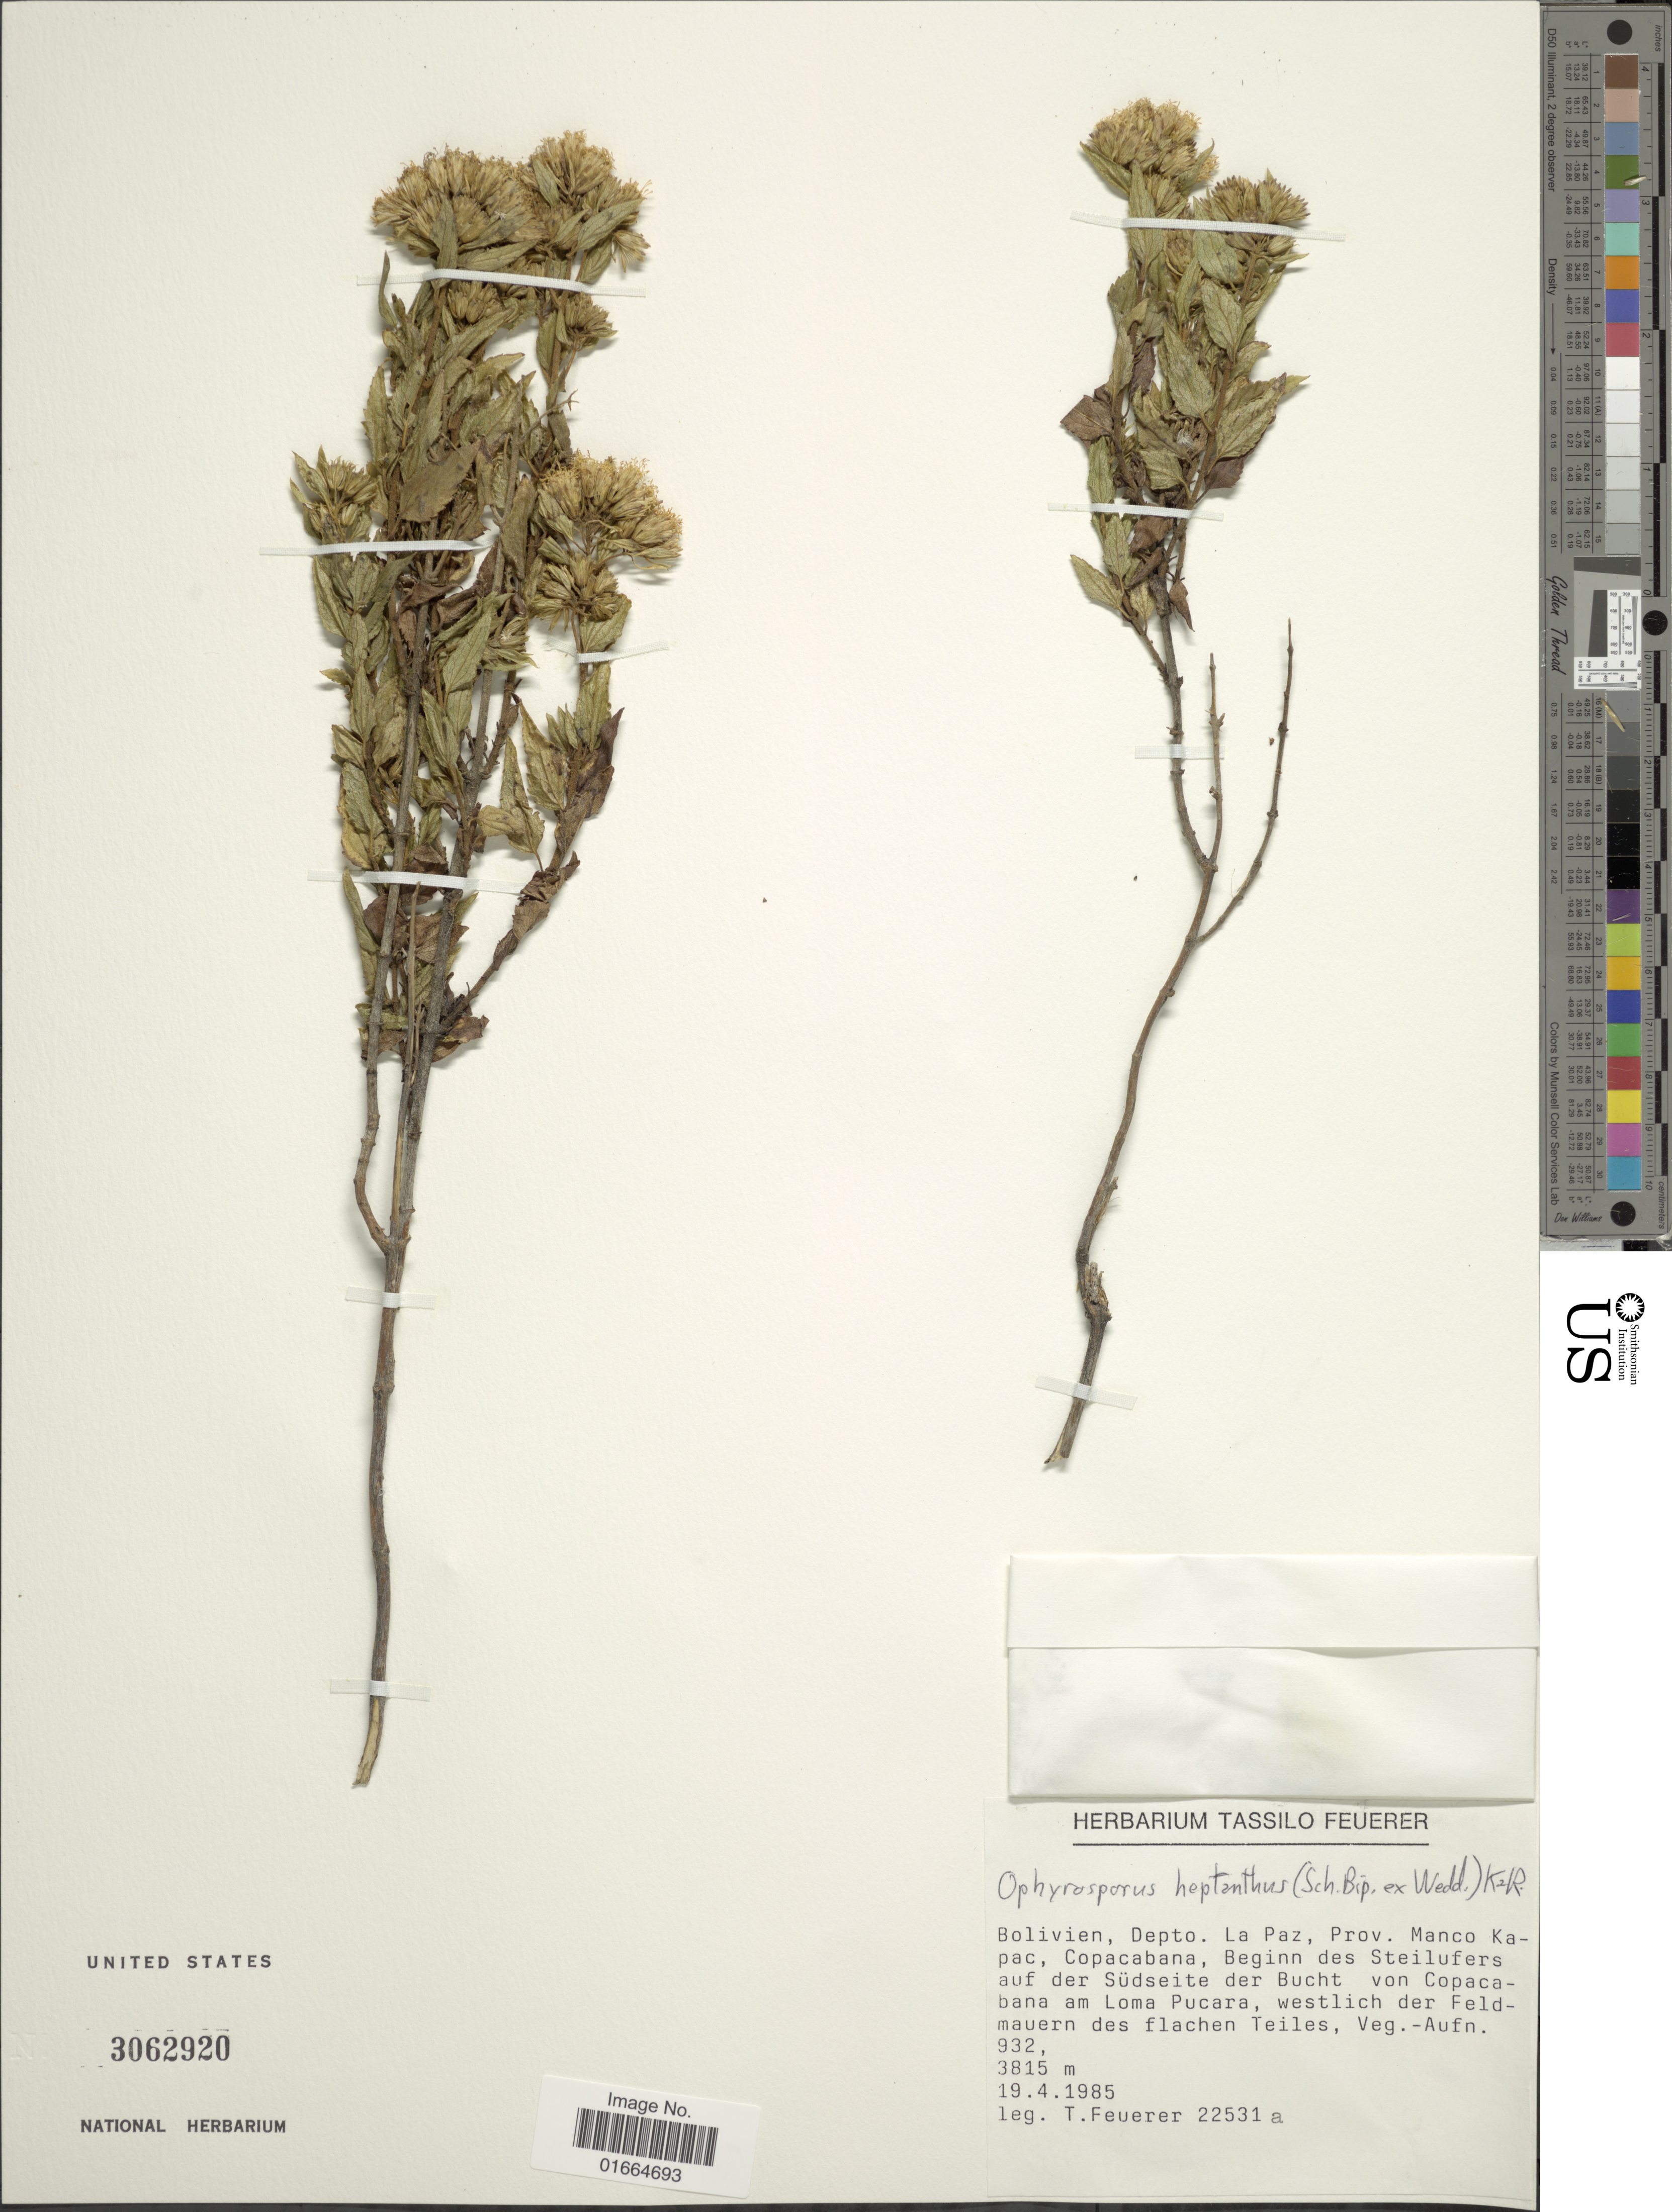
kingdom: Plantae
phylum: Tracheophyta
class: Magnoliopsida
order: Asterales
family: Asteraceae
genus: Ophryosporus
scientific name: Ophryosporus heptanthus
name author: (Sch. Bip. ex Wedd.) R.M. King & H. Rob.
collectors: T. Feuerer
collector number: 22531a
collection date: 1985-04-19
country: Bolivia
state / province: La Paz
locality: Bolivien, Depto. La Paz, Prov. Manco Kapac, Copacabana, beginn des Steilufers auf der Sudeiste der Bucht von Copacabana am Loma Pucara, westlich der Feldmauern des flachen Teiles , Veg. - Aufn. 932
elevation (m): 3815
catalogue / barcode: US 3062920